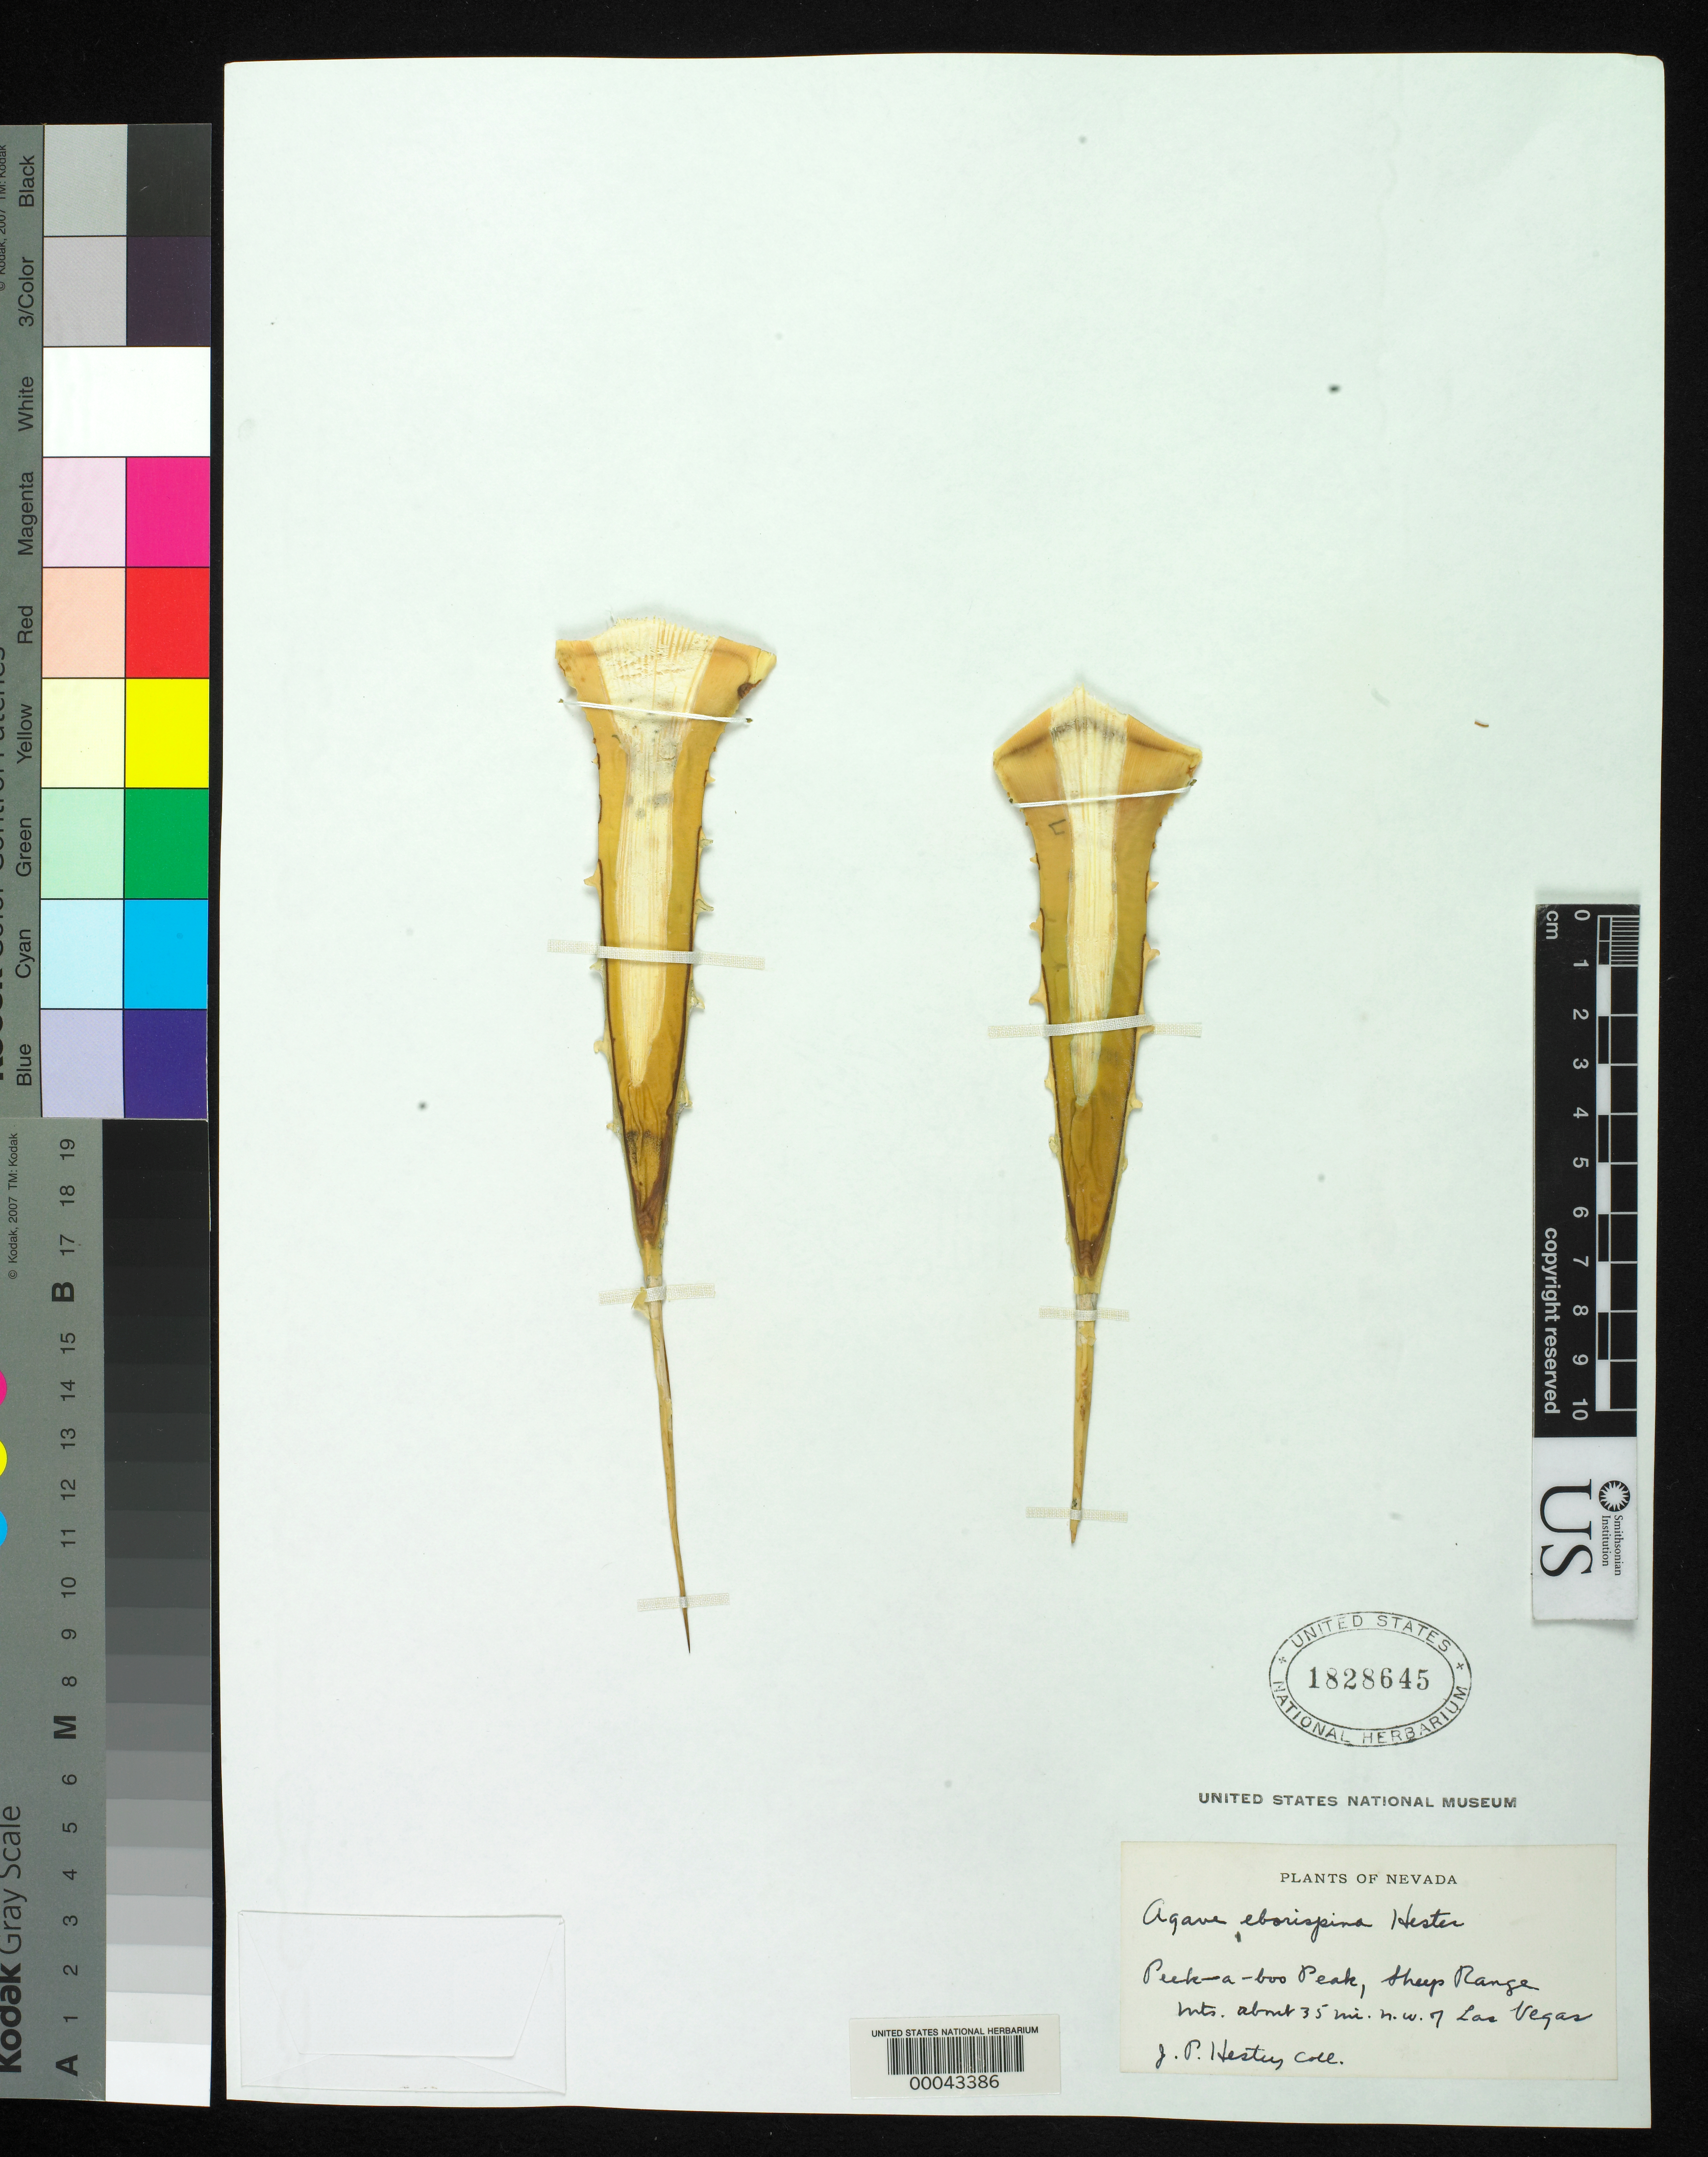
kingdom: Plantae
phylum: Tracheophyta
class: Liliopsida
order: Asparagales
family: Asparagaceae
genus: Agave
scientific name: Agave utahensis var. eborispina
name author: (Hester) Breitung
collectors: J. P. Hester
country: United States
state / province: Nevada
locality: Peek-a-boo peak, sheep range mts., about 35 mi nw of las vegas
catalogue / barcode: US 1828645